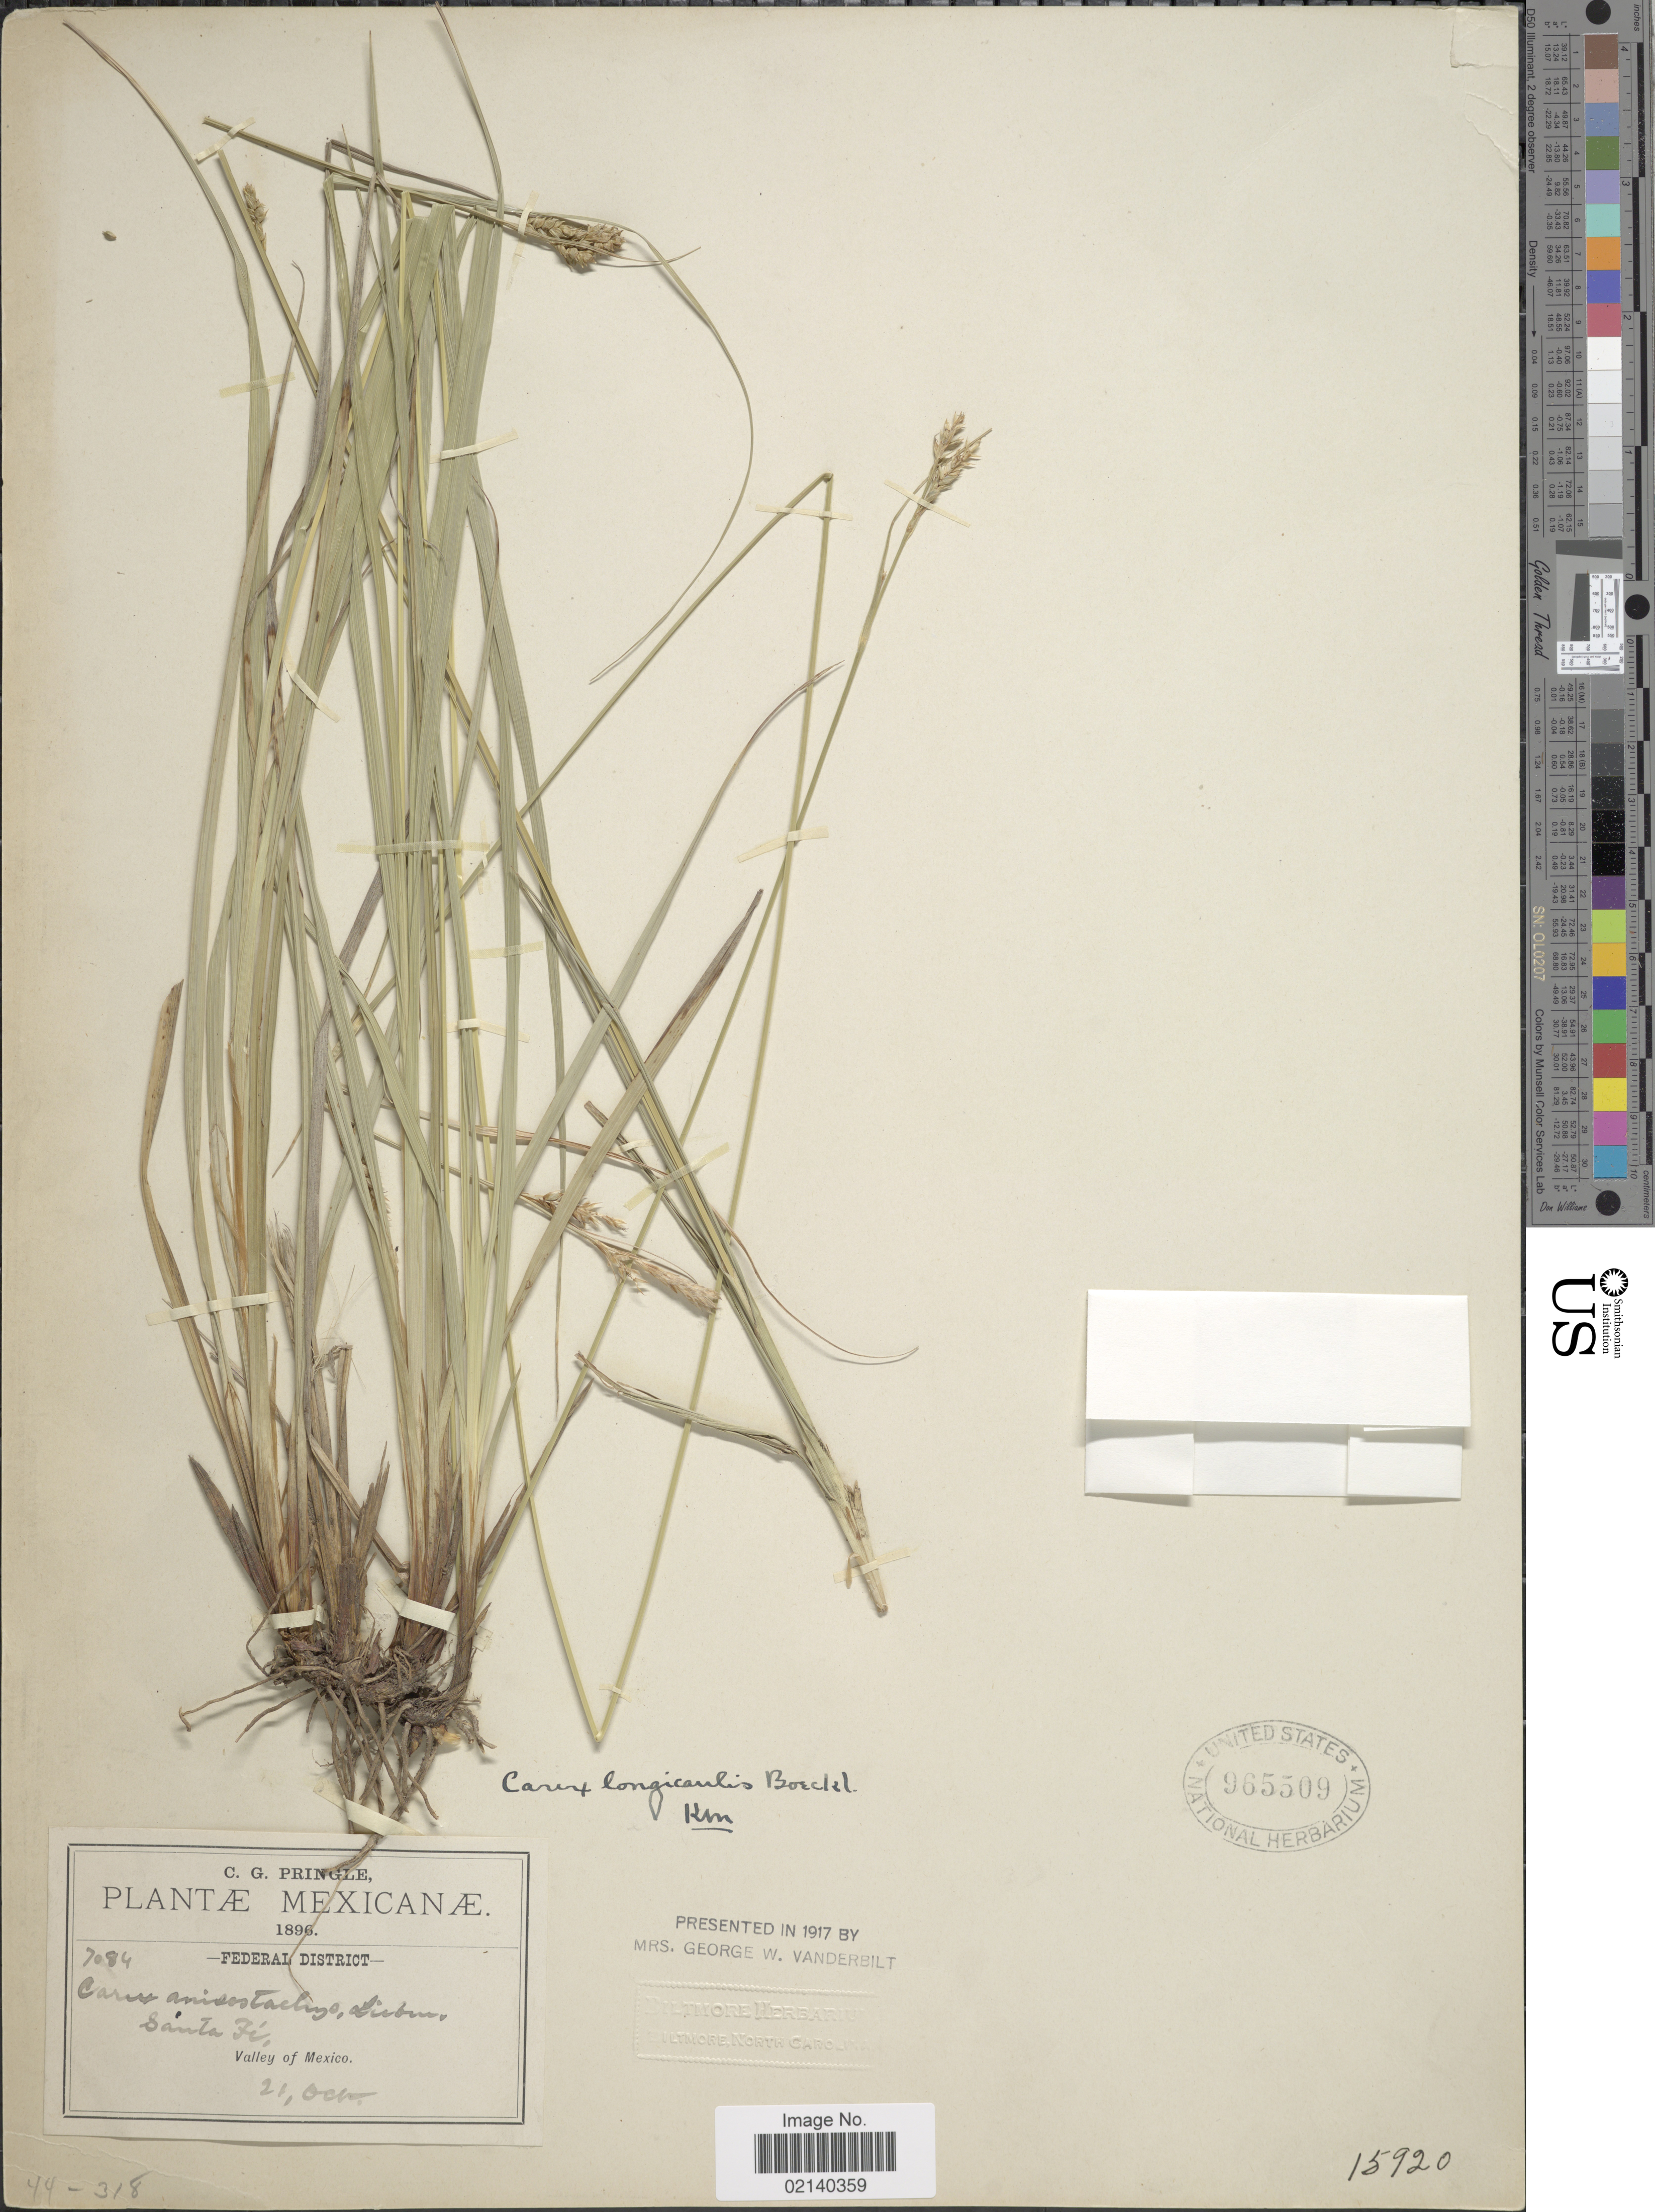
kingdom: Plantae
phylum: Tracheophyta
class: Liliopsida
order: Poales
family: Cyperaceae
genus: Carex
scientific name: Carex longicaulis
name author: Boeckeler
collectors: C. G. Pringle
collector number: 7084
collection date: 1896-10-21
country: Mexico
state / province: Distrito Federal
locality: Santa Fé, Valley of Mexico.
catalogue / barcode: US 965509